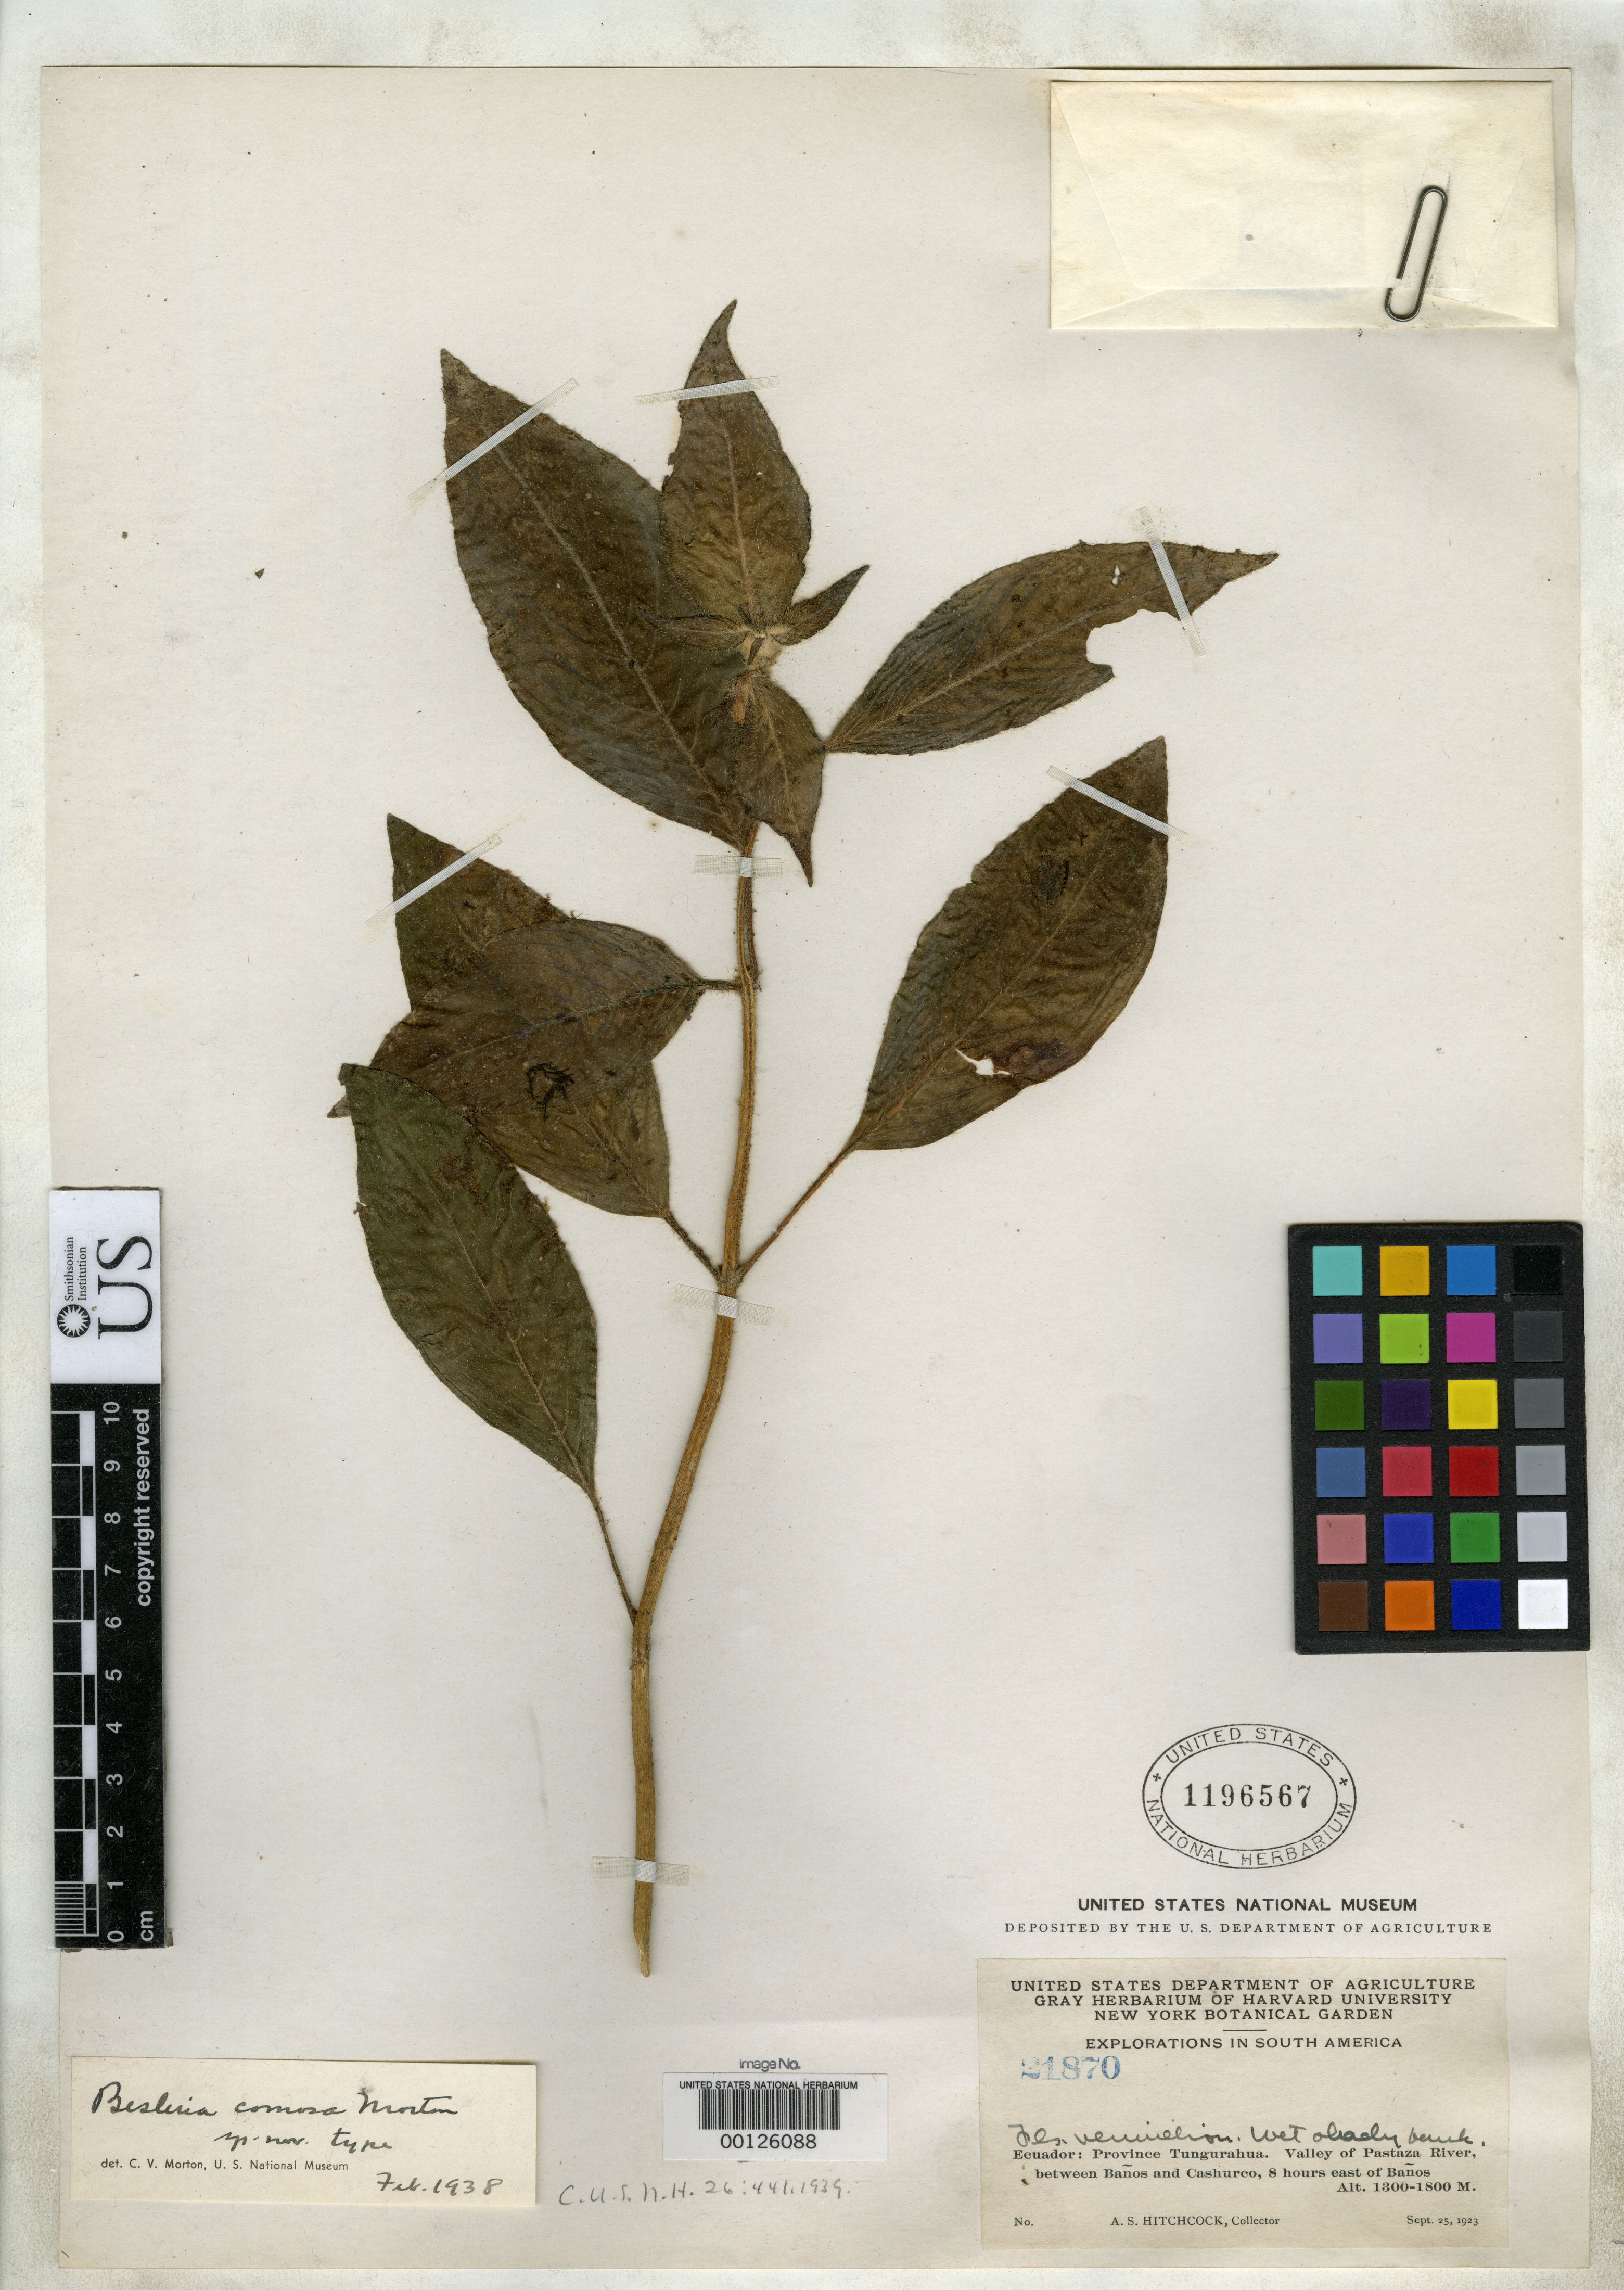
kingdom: Plantae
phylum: Tracheophyta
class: Magnoliopsida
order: Lamiales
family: Gesneriaceae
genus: Besleria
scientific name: Besleria comosa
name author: C.V. Morton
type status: Holotype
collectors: A. S. Hitchcock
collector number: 21870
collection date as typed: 25 Sep 1923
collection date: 1923-09-25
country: Ecuador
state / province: Tungurahua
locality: Between Banos & Cashurco, Valley of Pastaza River.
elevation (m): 1300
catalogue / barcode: US 1196567